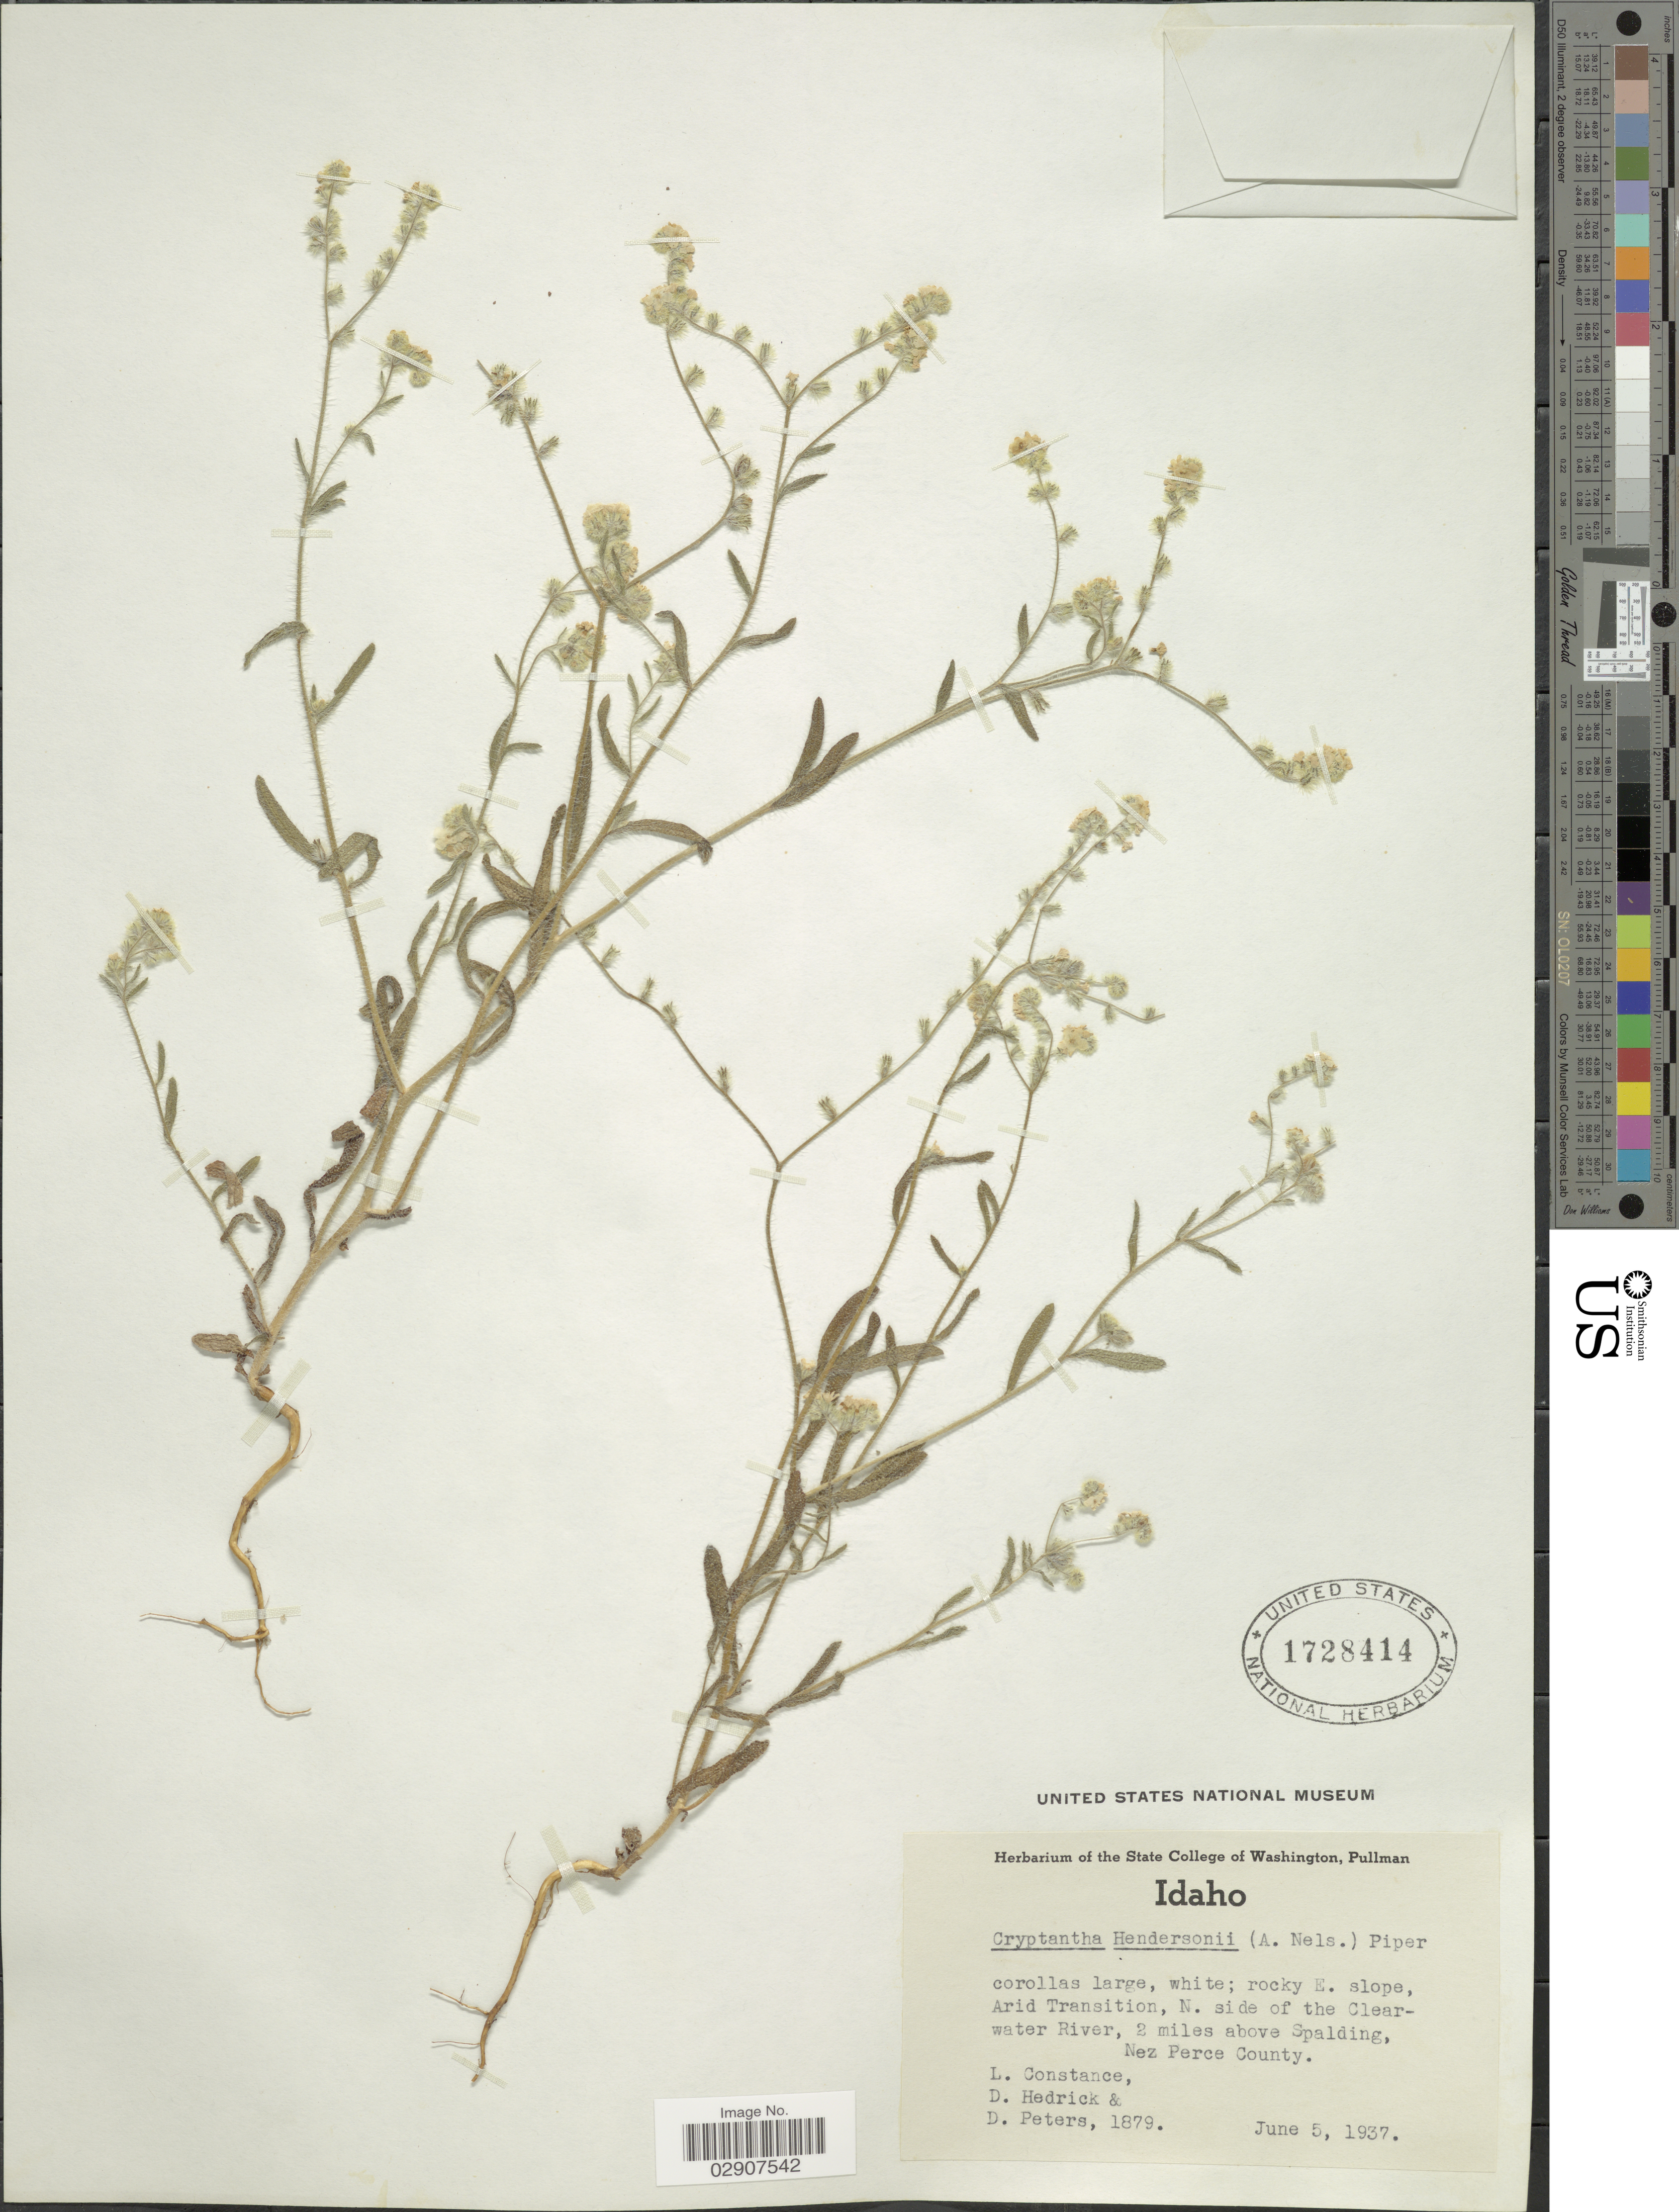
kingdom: Plantae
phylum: Tracheophyta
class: Magnoliopsida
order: Boraginales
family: Boraginaceae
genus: Cryptantha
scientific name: Cryptantha hendersonii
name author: (A. Nelson) A. Nelson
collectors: L. Constance, D. Hedrick & D. Peters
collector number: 1879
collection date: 1937-06-05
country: United States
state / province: Idaho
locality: Rocky E. slope, Arid Transition, N. side of the Clearwater River, 2 miles above Spalding, Nez Perce County.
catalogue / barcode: US 1728414